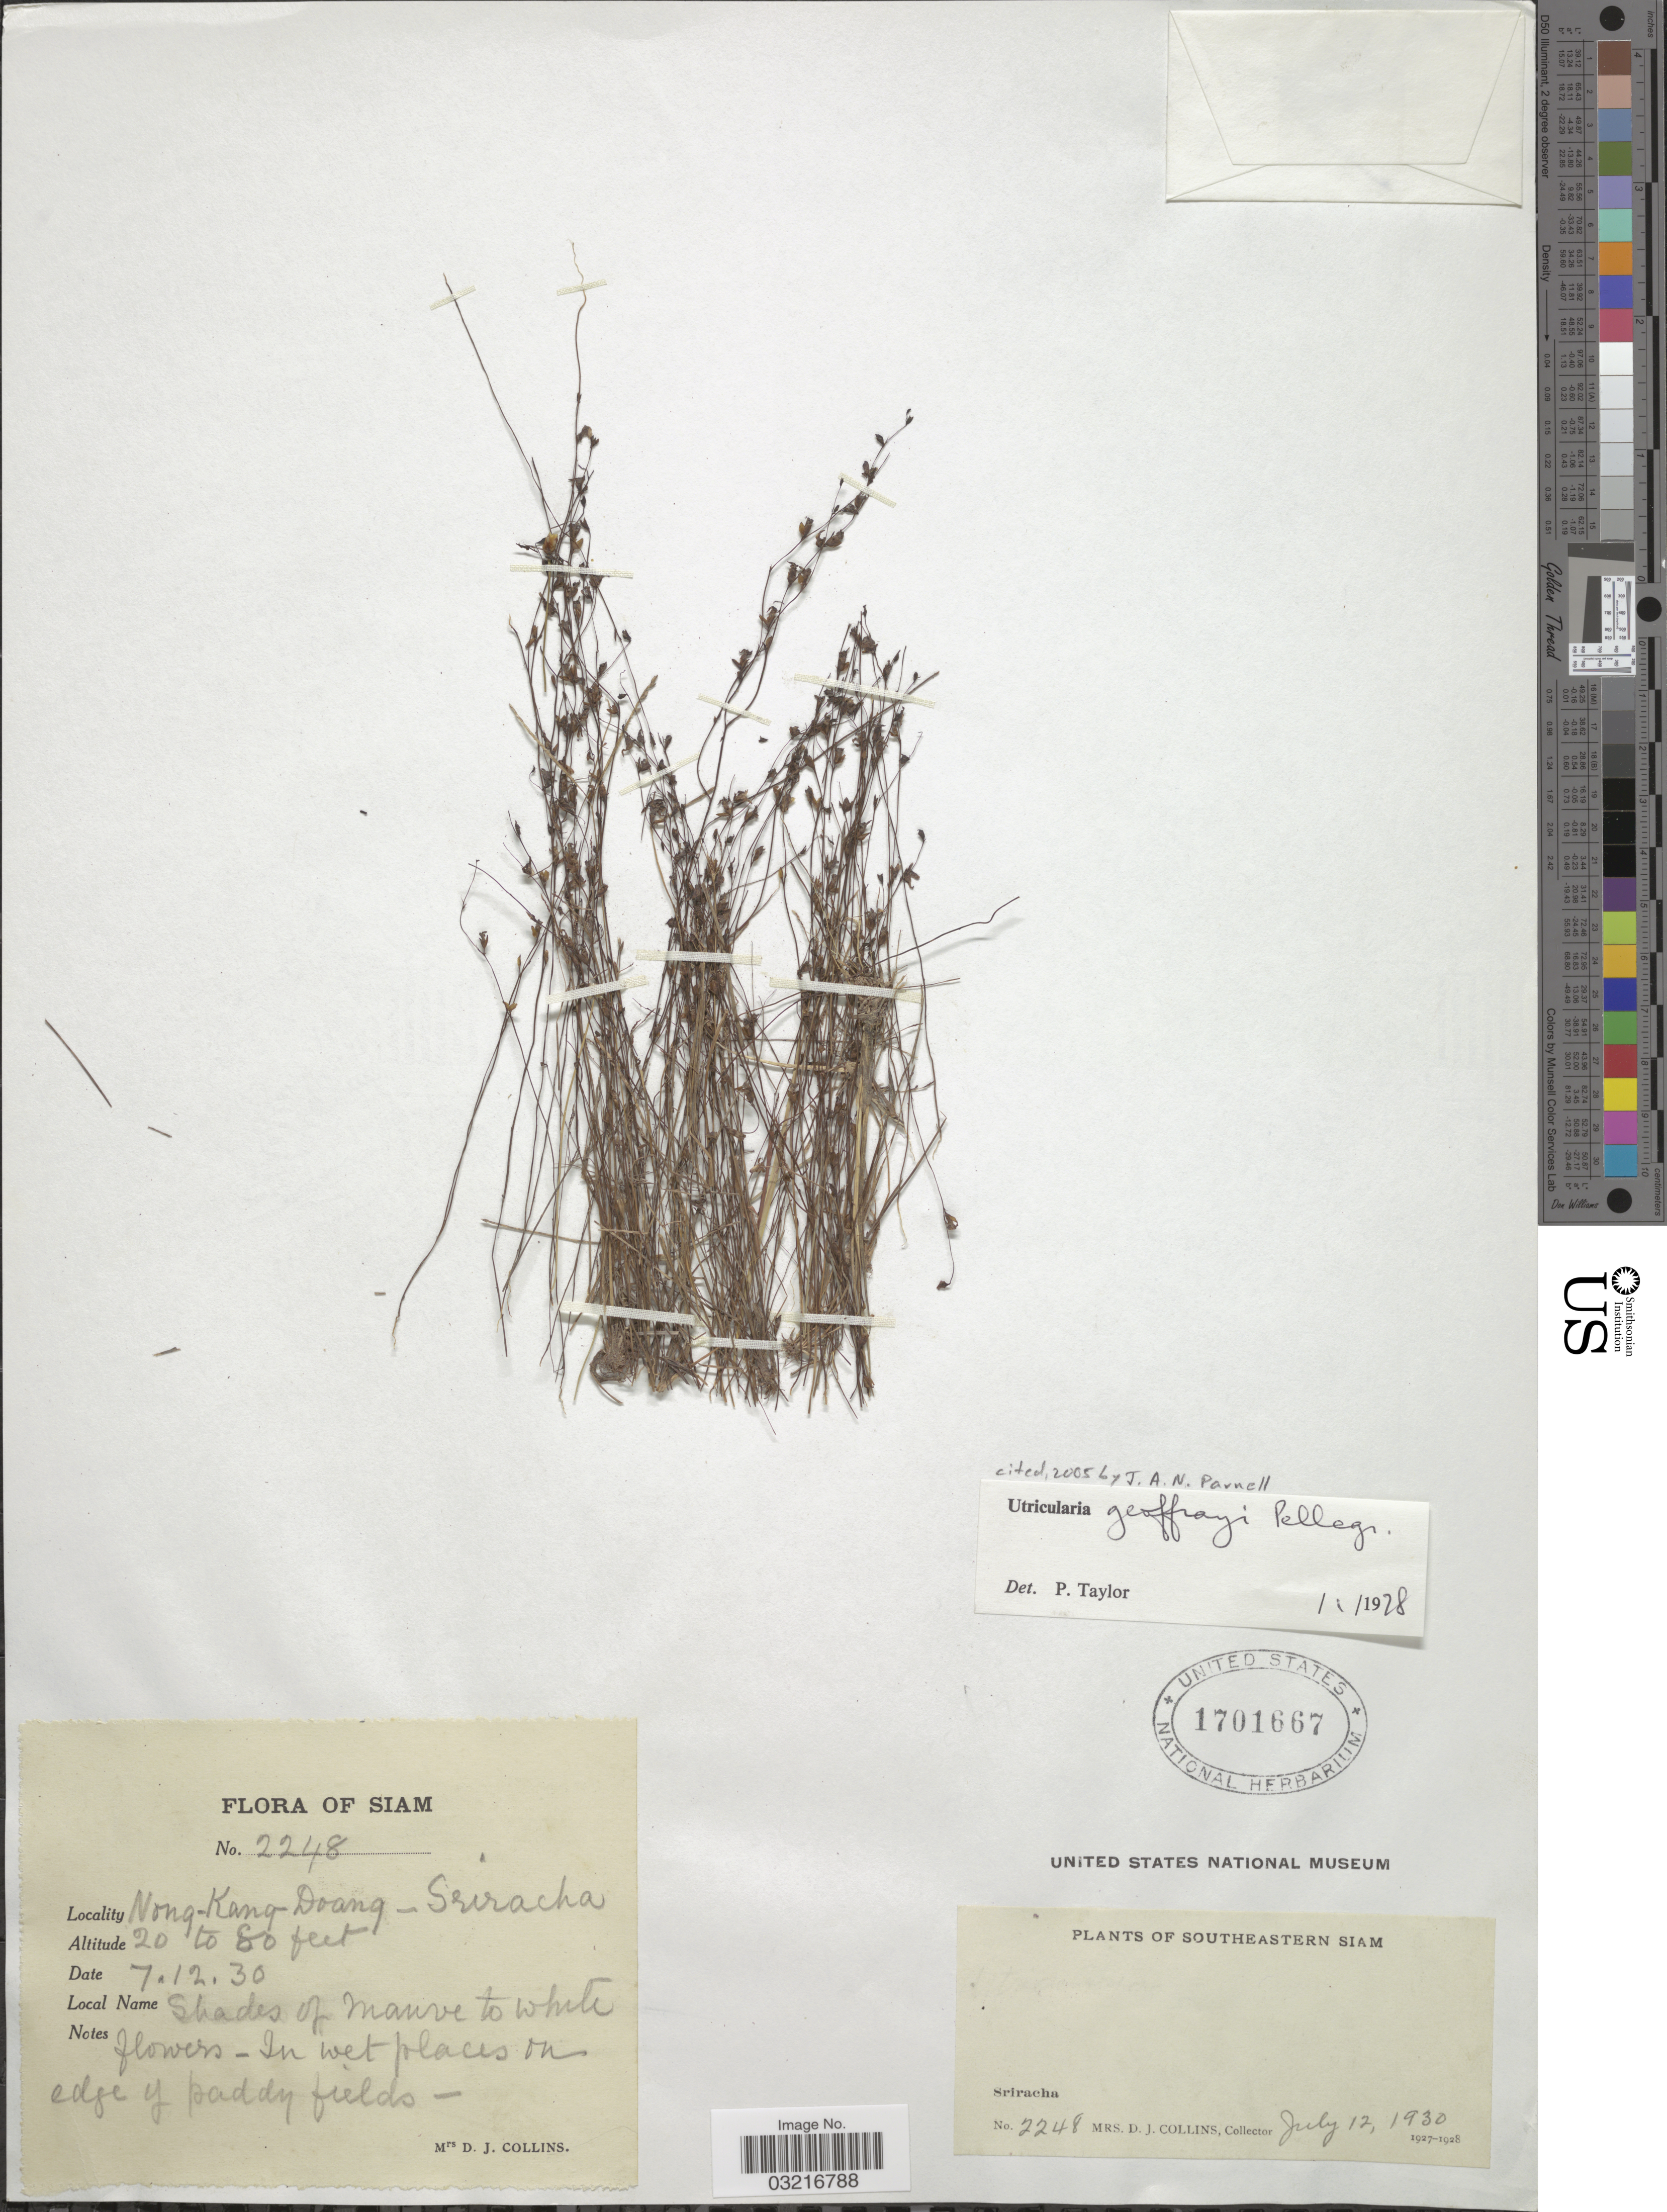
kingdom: Plantae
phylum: Tracheophyta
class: Magnoliopsida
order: Lamiales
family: Lentibulariaceae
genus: Utricularia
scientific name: Utricularia geoffrayi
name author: Pellegr.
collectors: Mrs. D. J. Collins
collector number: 2248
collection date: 1930-07-12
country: Thailand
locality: Southeastern Siam, Sriracha, Nong-Kang-Doang.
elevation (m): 6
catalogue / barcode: US 1701667